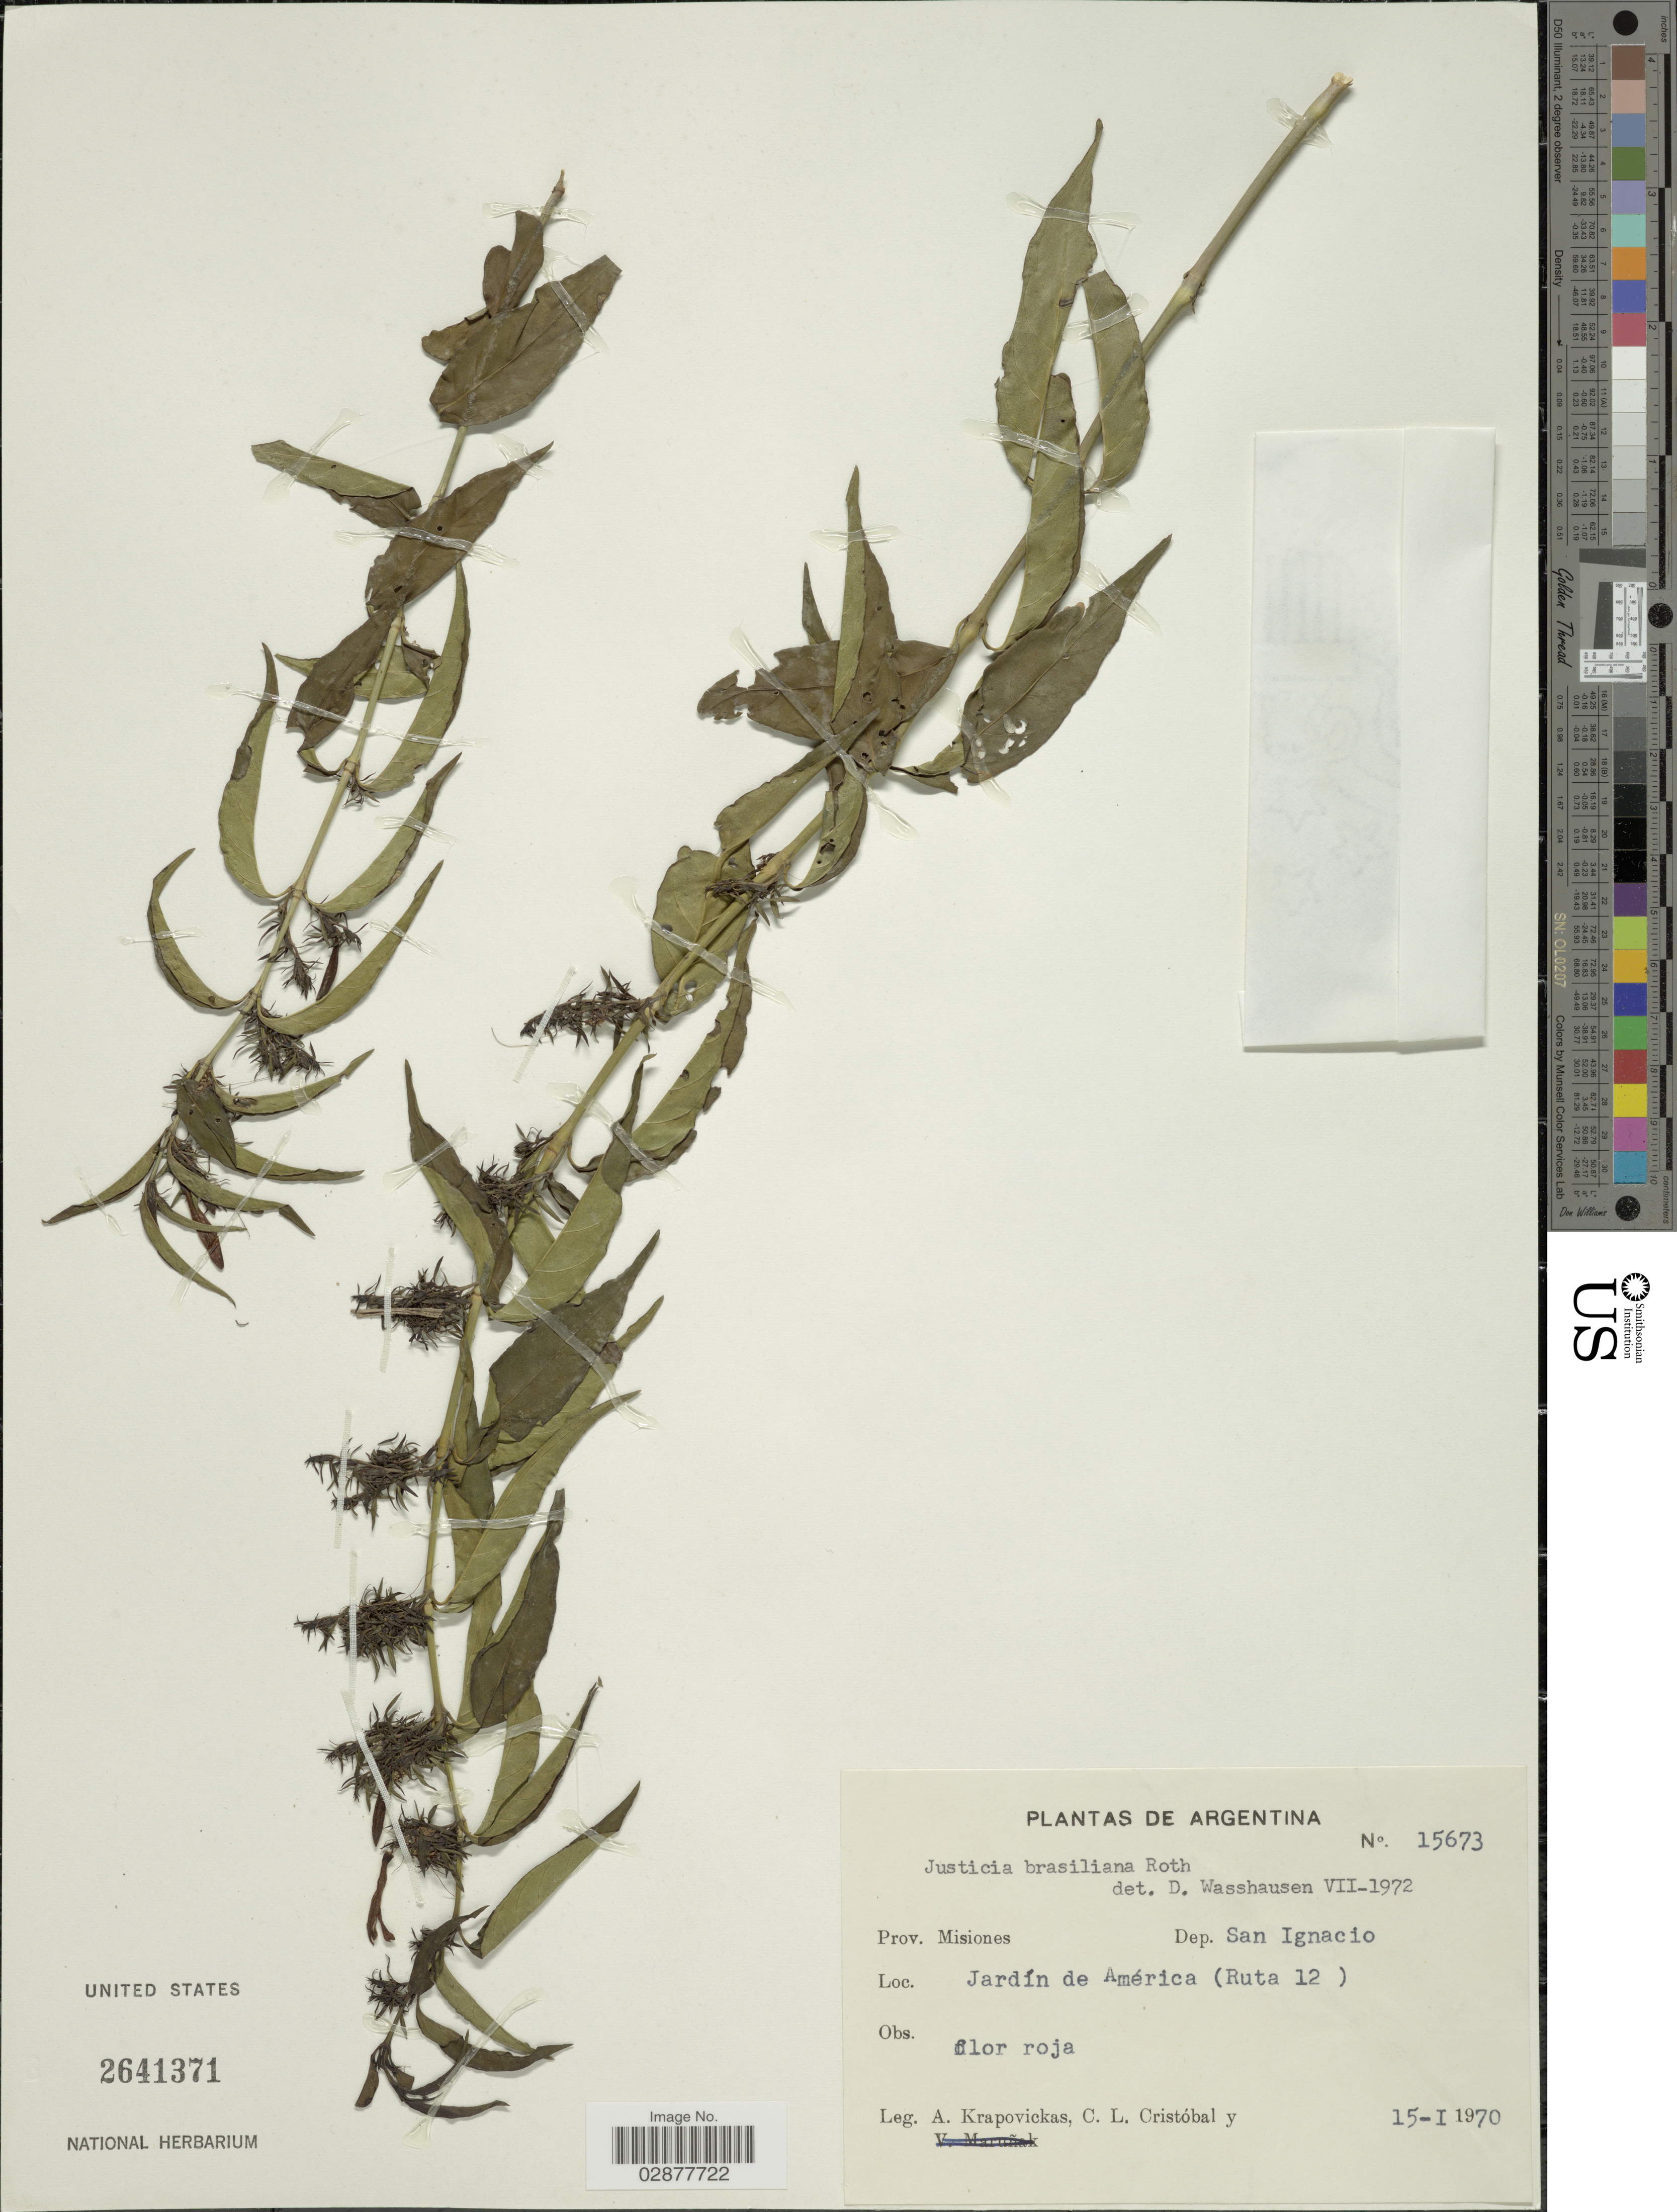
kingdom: Plantae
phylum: Tracheophyta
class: Magnoliopsida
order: Lamiales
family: Acanthaceae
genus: Justicia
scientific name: Justicia brasiliana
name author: Roth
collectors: A. Krapovickas & C. L. Cristóbal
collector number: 15673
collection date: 1970-01-15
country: Argentina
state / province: Misiones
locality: Prov. Misiones, Dep. San Ignacio. Jardín de América (Ruta 12).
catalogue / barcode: US 2641371